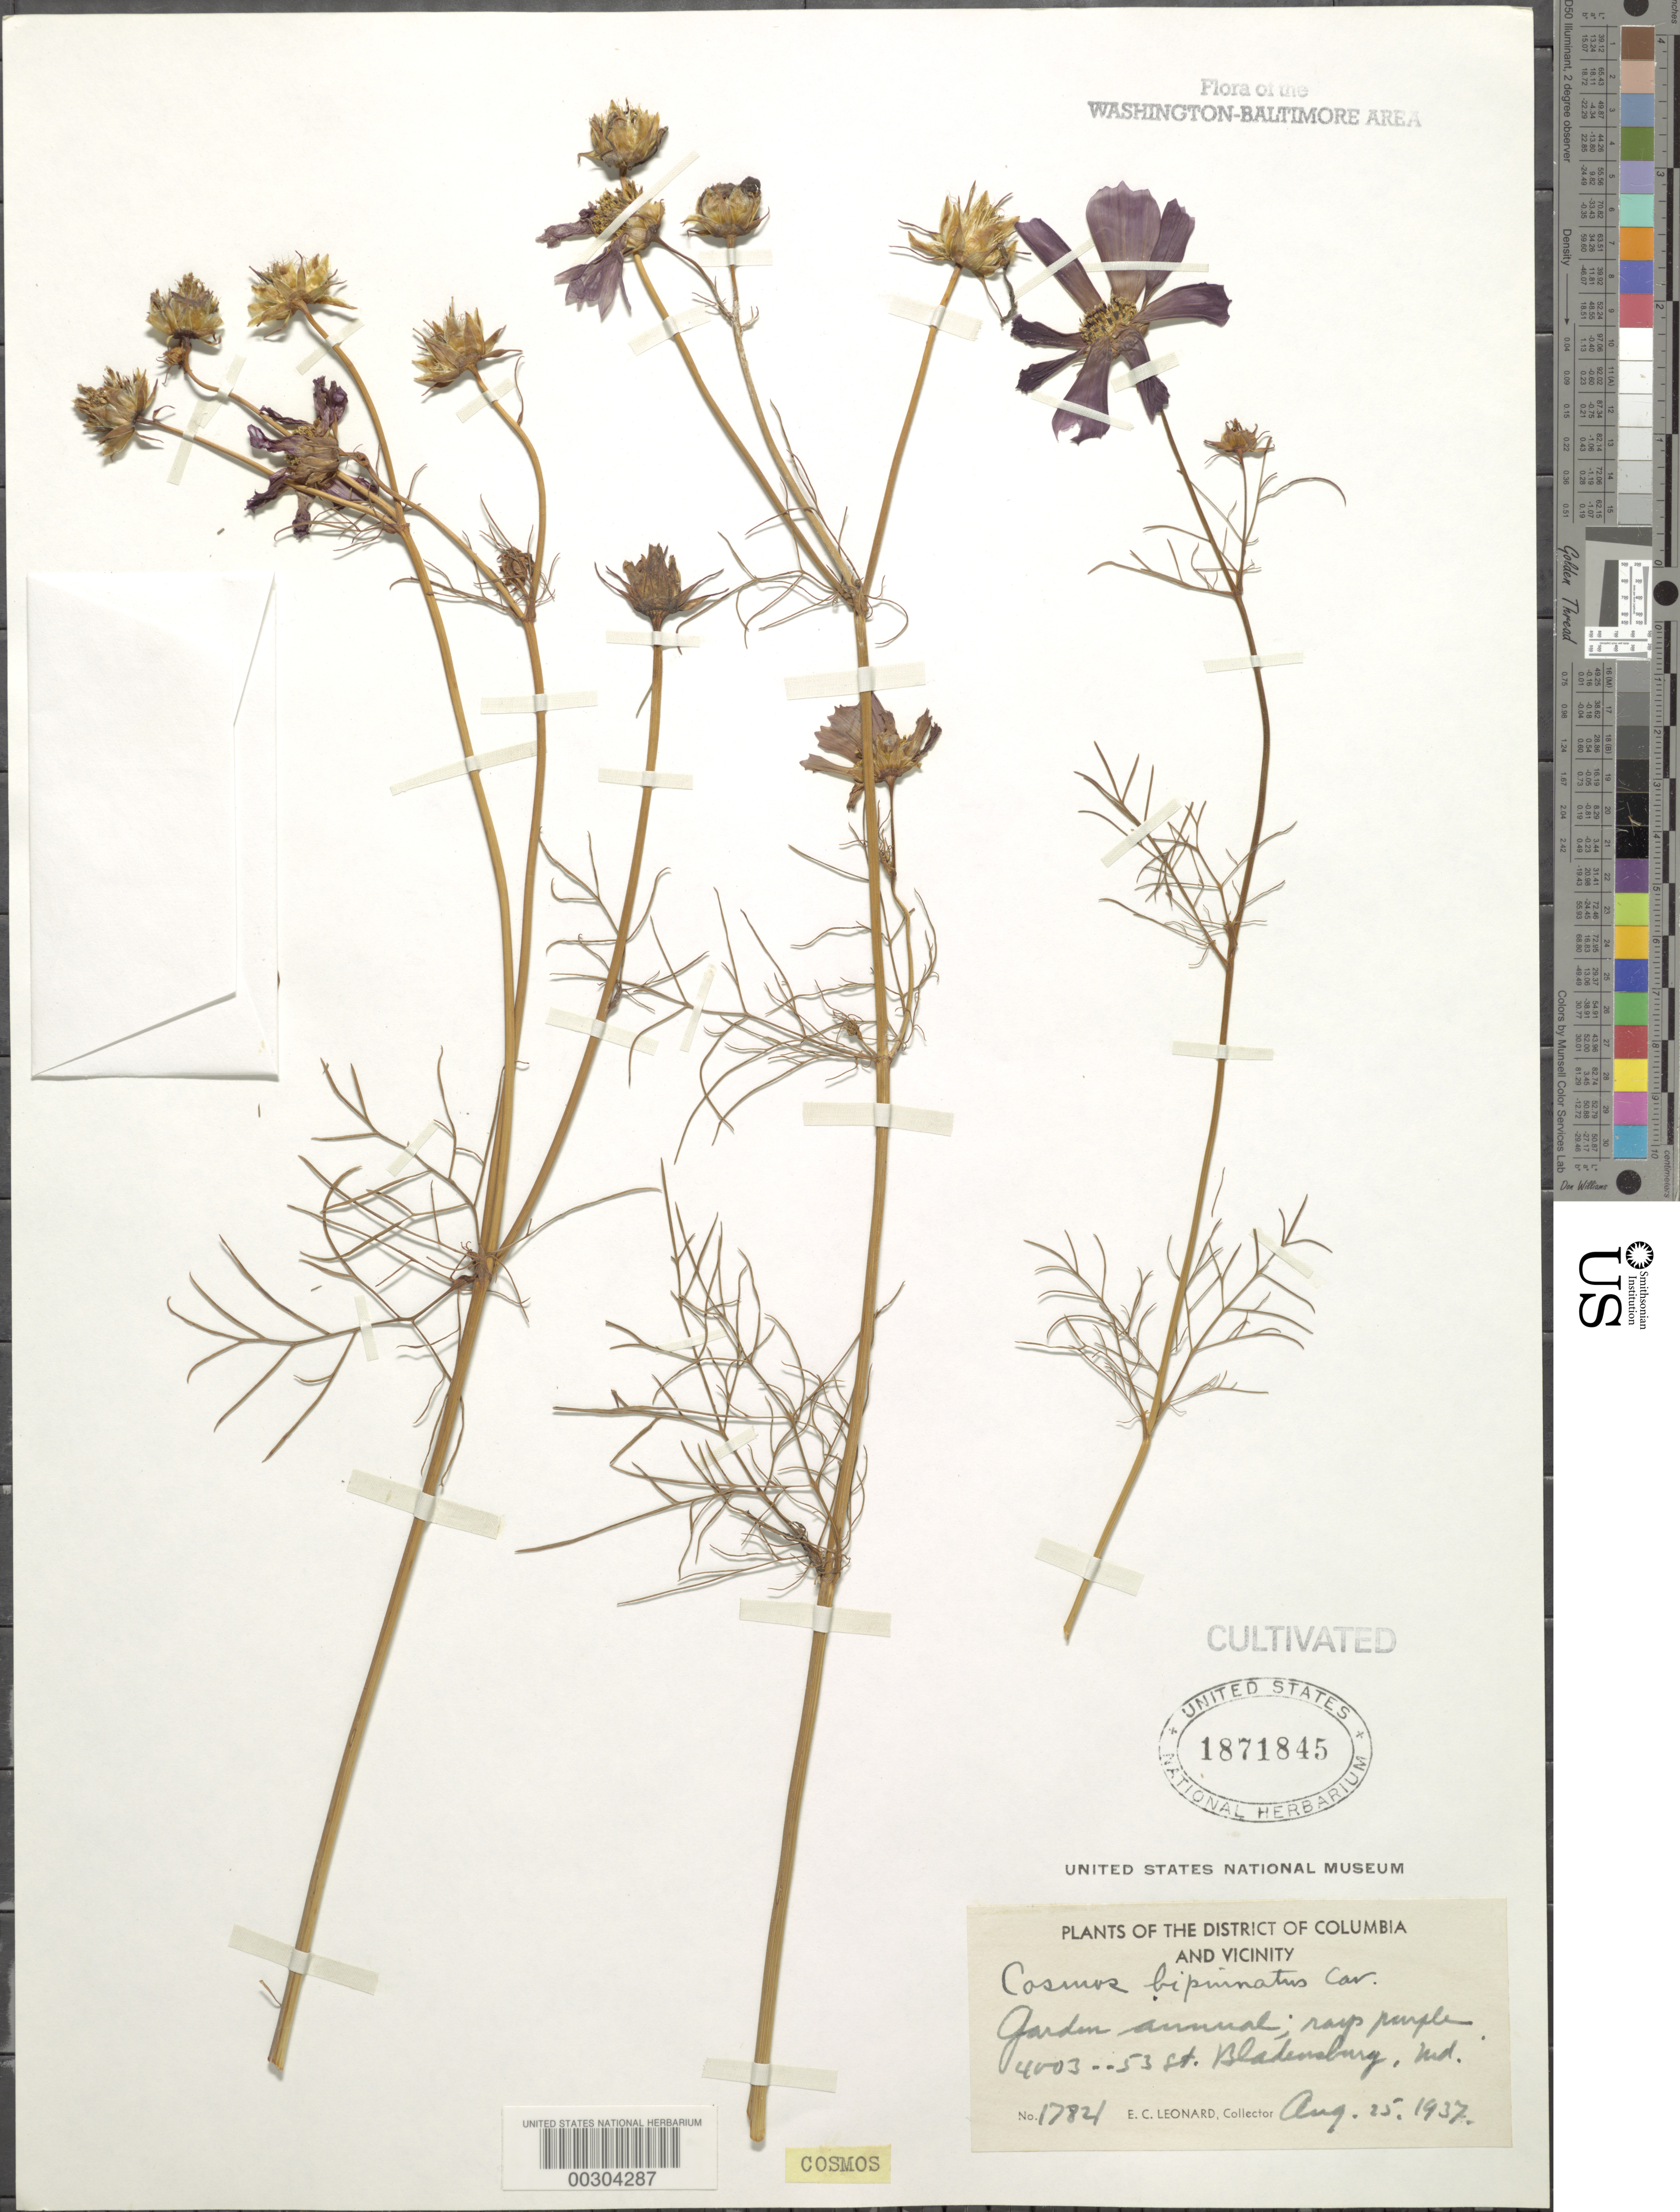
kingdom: Plantae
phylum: Tracheophyta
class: Magnoliopsida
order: Asterales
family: Asteraceae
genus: Cosmos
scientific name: Cosmos bipinnatus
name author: Cav.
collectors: E. C. Leonard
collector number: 17821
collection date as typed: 25 Aug 1937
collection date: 1937-08-25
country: United States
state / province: Maryland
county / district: Prince George's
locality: Bladensburg, 4003 53 St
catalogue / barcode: US 1871845